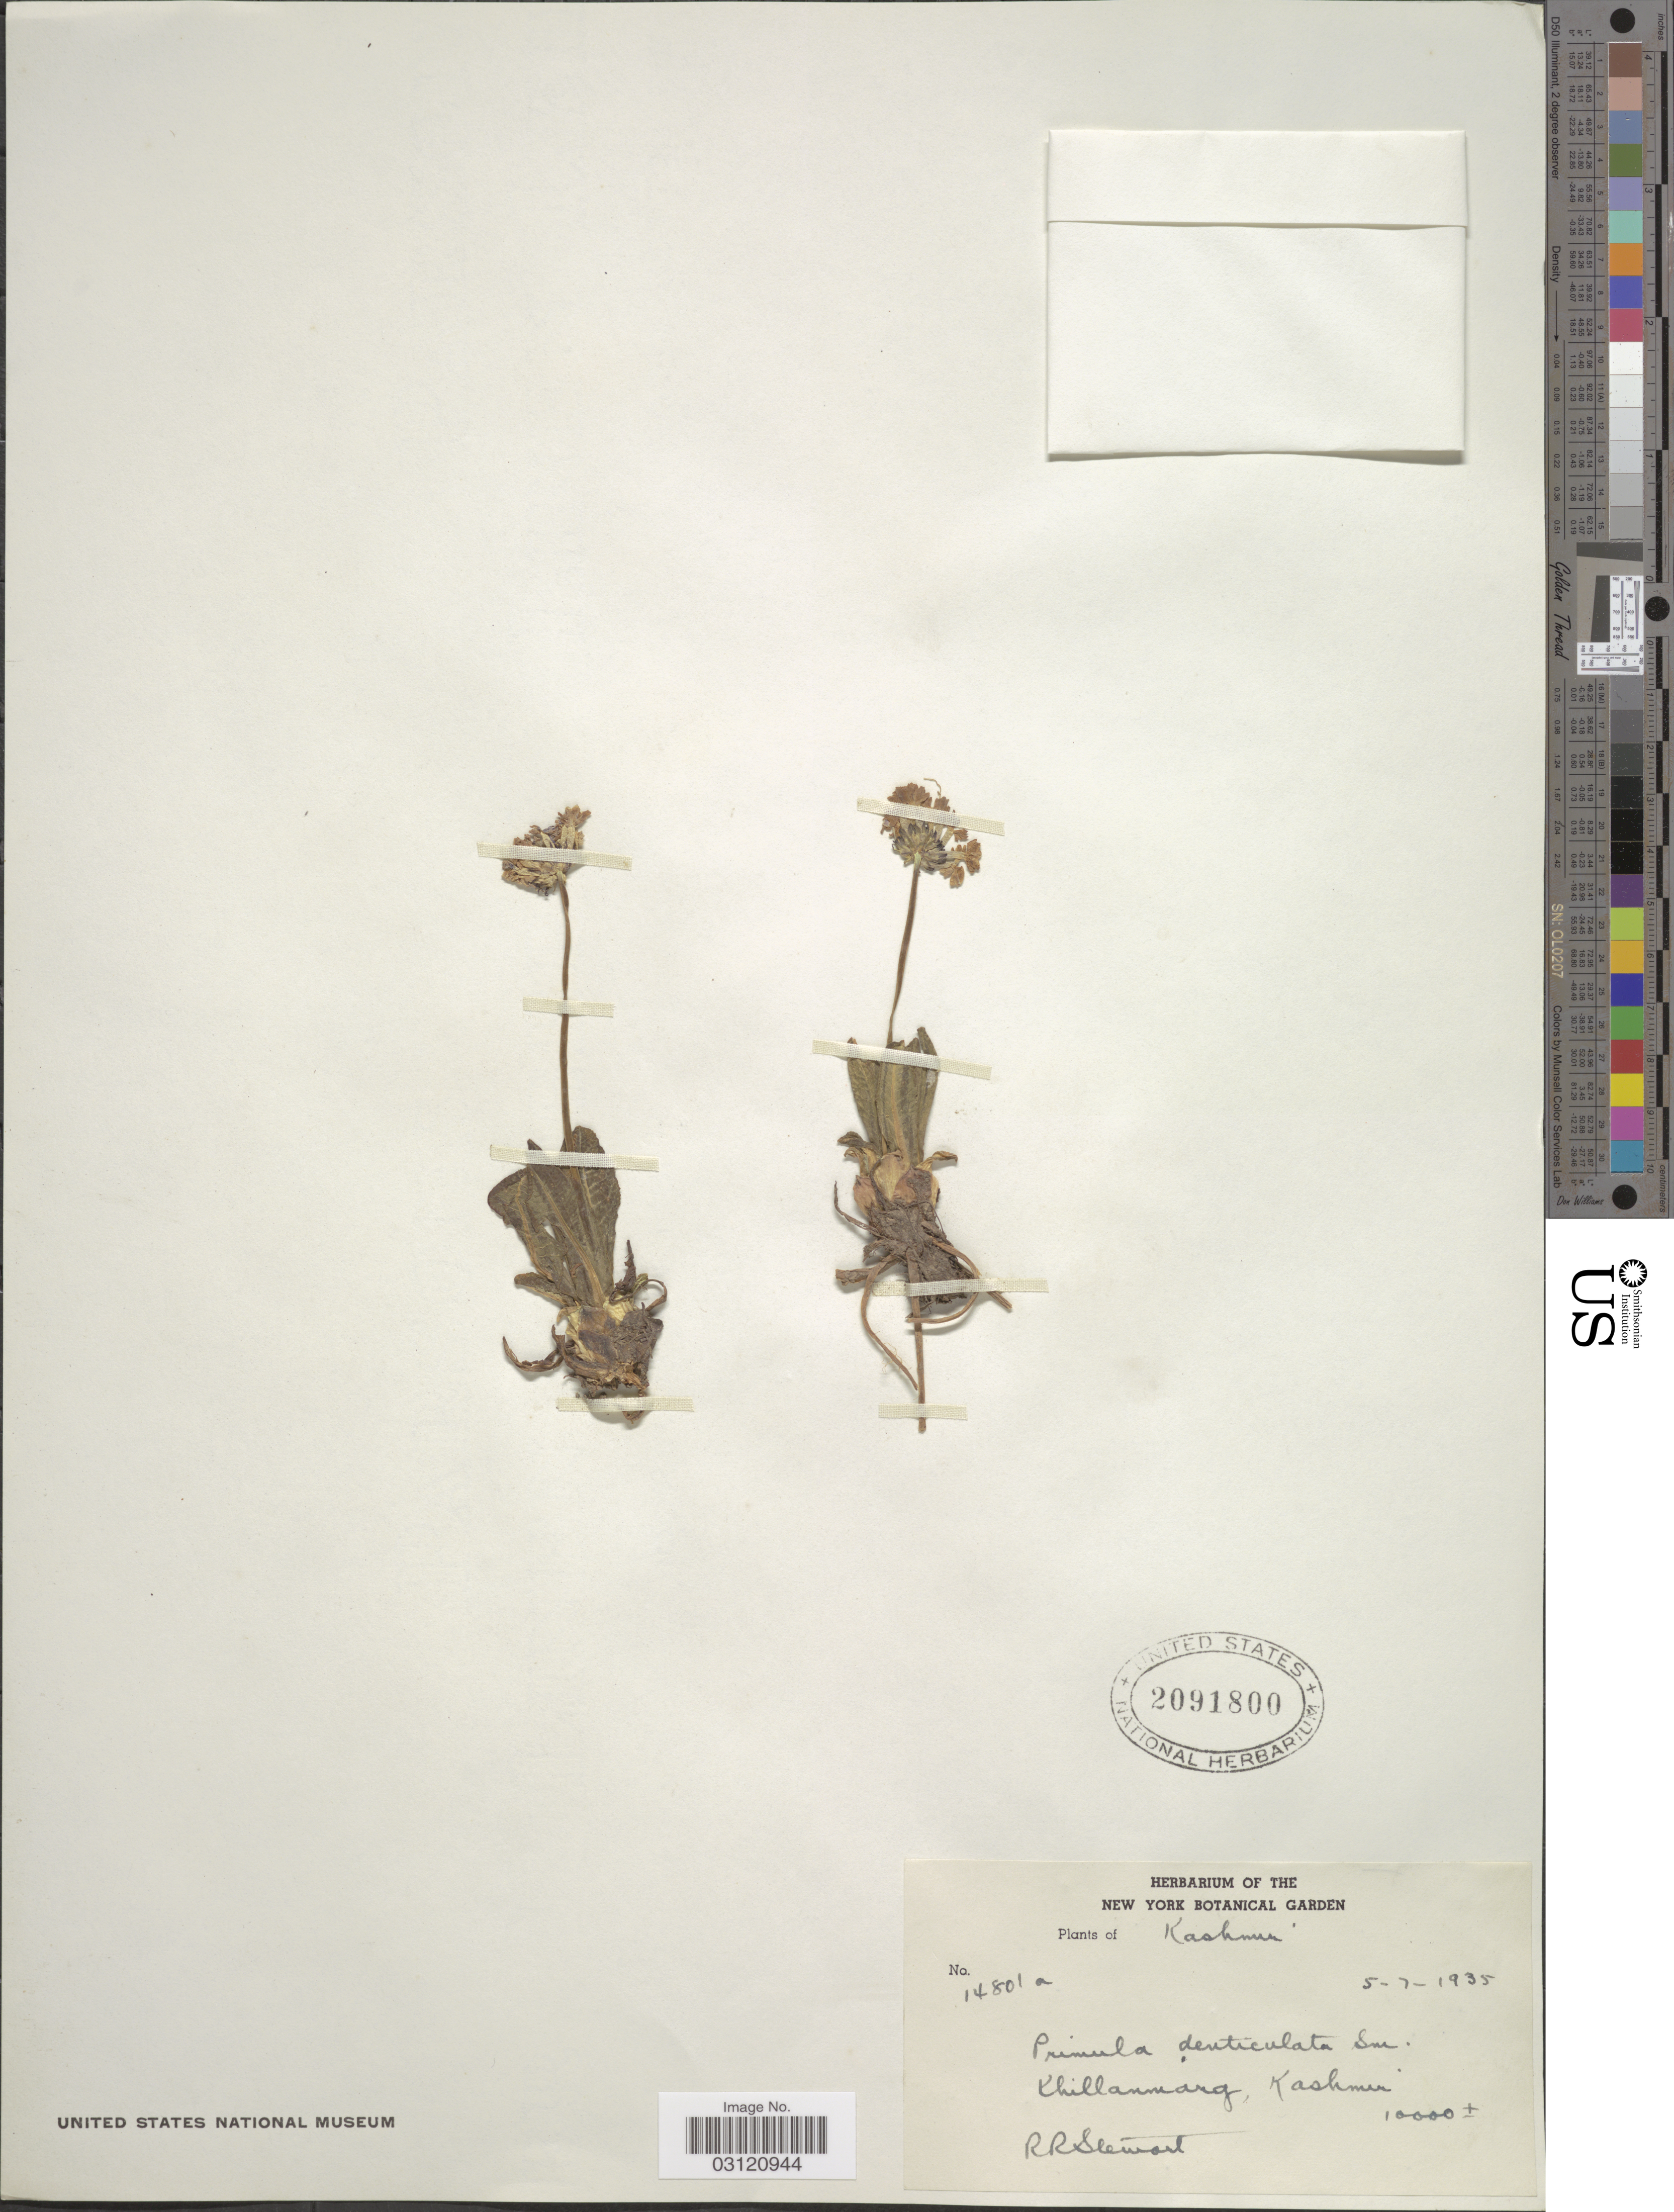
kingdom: Plantae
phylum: Tracheophyta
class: Magnoliopsida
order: Ericales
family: Primulaceae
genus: Primula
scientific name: Primula denticulata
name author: Sm.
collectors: R. Stewart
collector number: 14801a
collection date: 1935-07-05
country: India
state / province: Jammu and Kashmir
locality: Khillanmarg, Kashmir.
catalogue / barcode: US 2091800